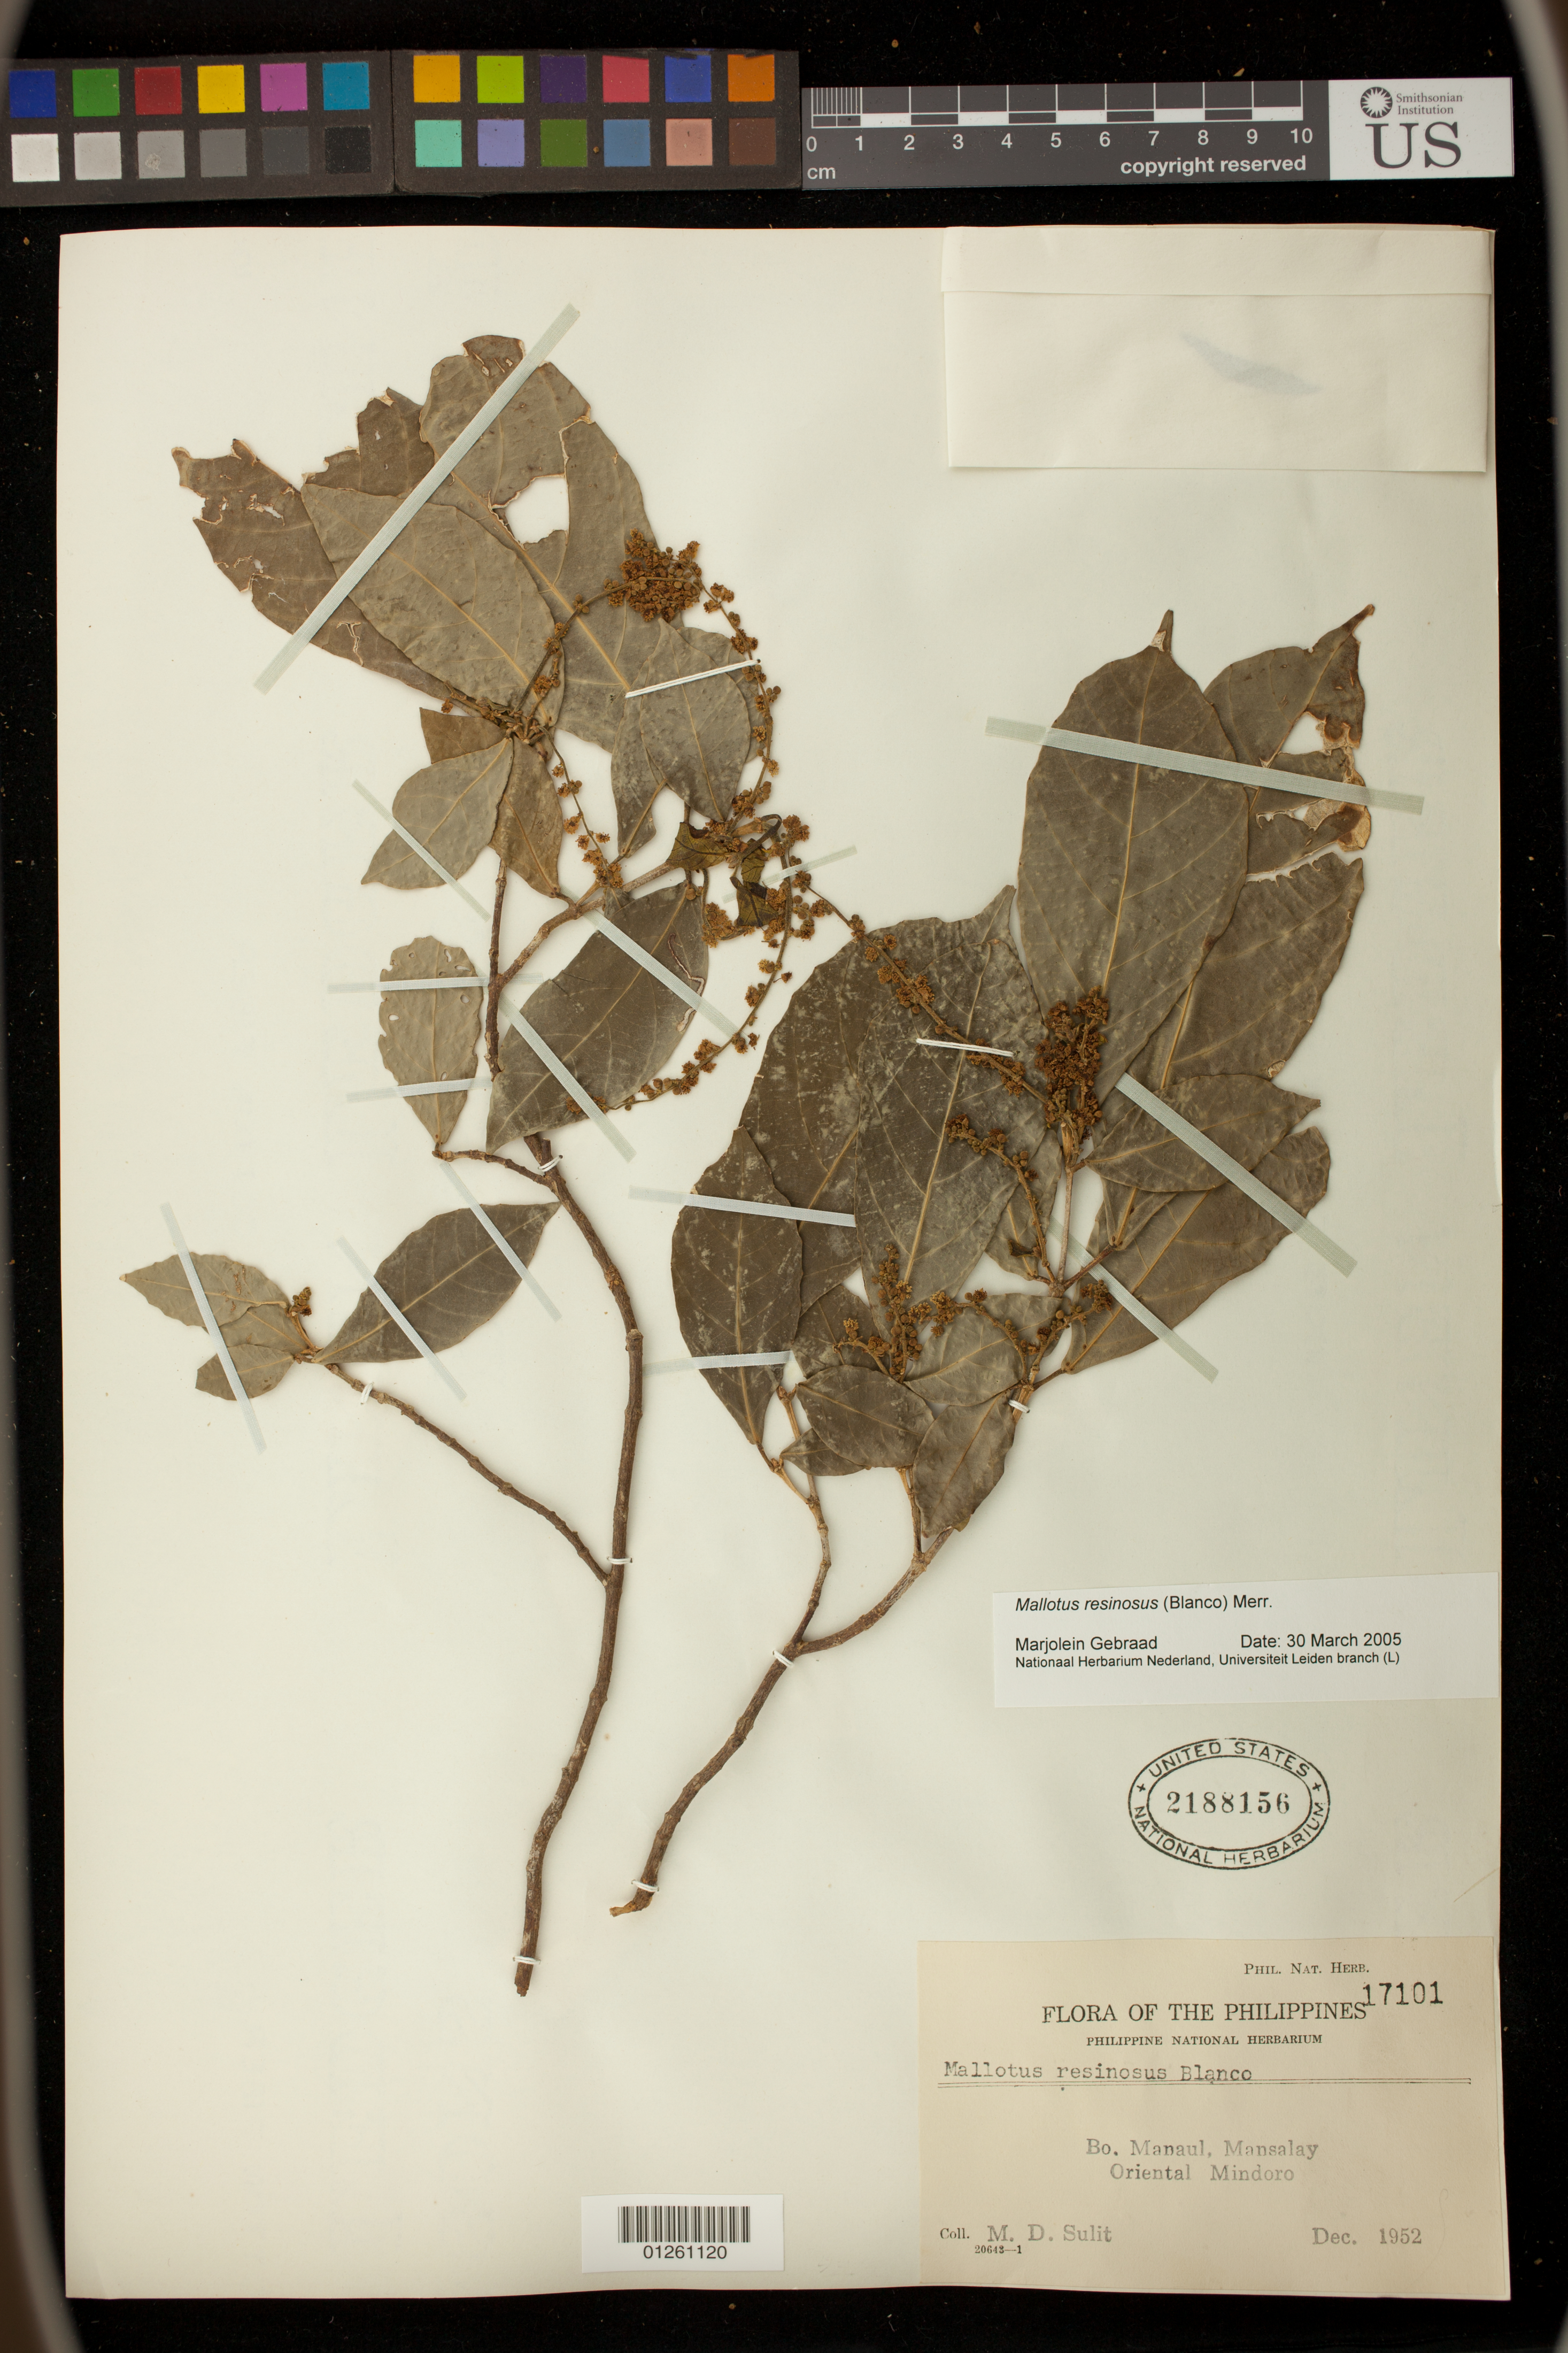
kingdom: Plantae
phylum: Tracheophyta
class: Magnoliopsida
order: Malpighiales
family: Euphorbiaceae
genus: Mallotus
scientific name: Mallotus resinosus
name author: (Blanco) Merr.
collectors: M. Sulit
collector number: Phil. Nat. Herb. 17101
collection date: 1952-12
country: Philippines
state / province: Mimaropa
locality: Bo. Manaul, Mansalay, Oriental Mindoro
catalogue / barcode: US 2188156